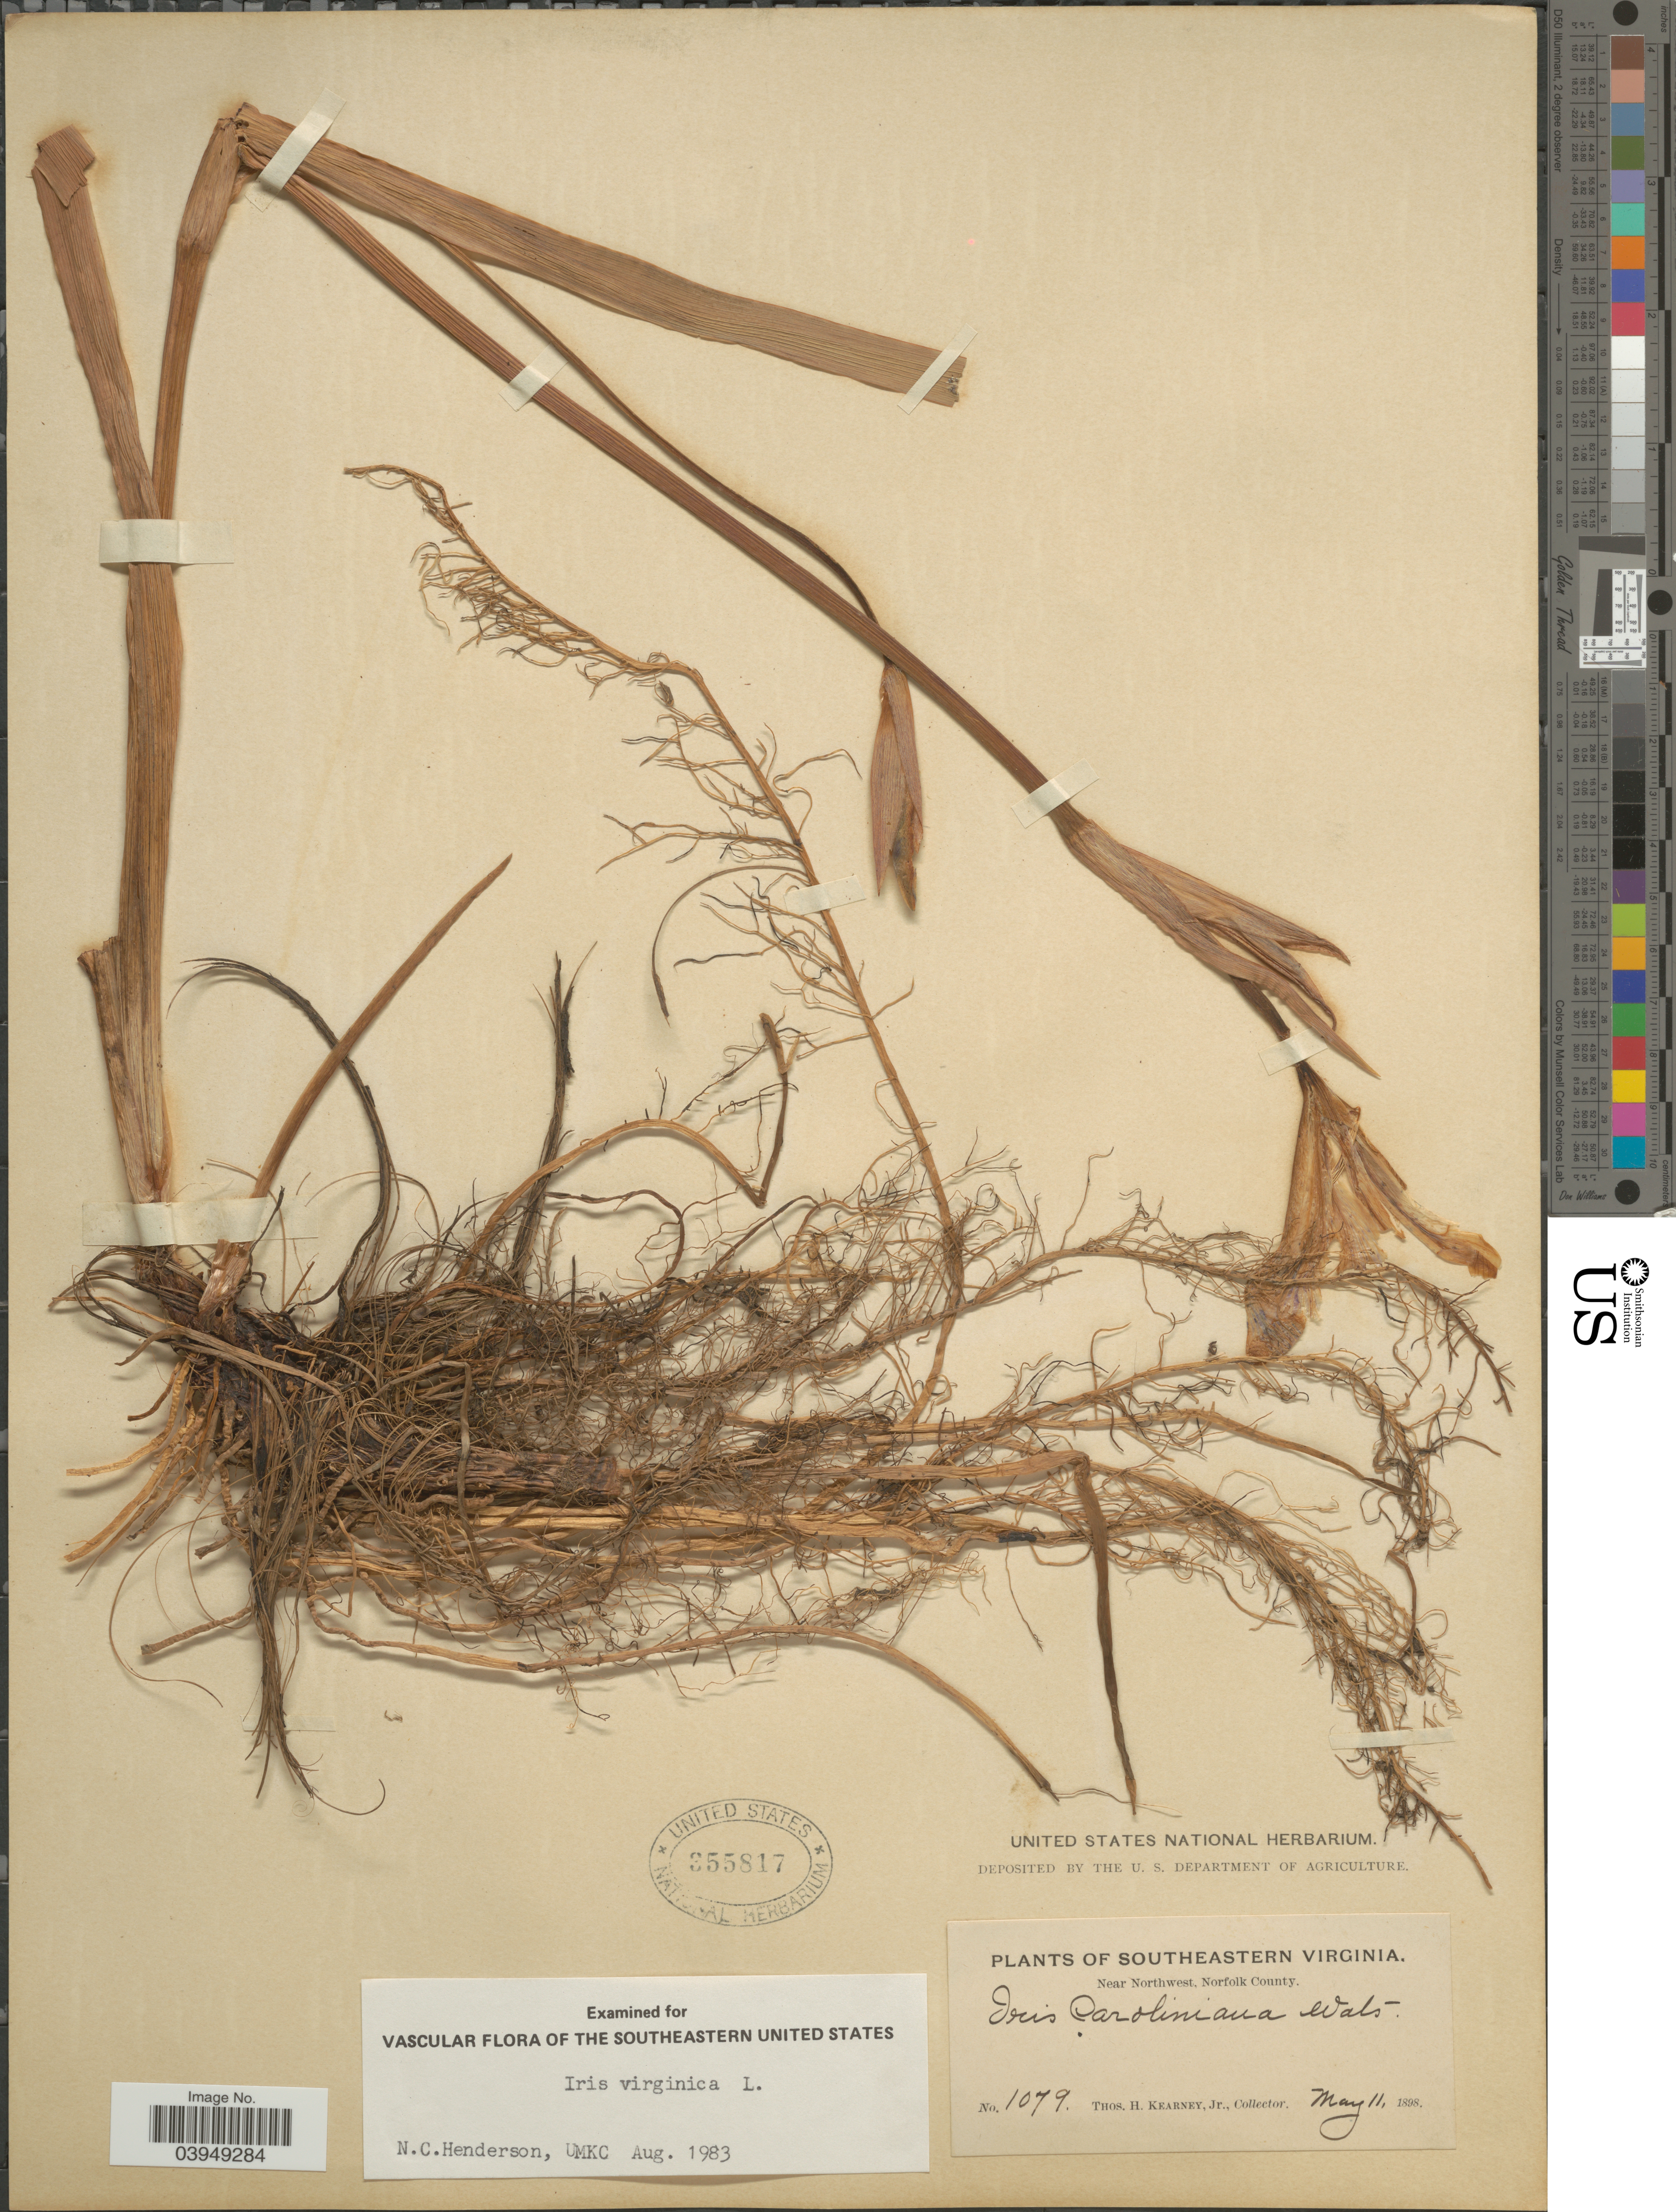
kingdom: Plantae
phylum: Tracheophyta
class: Liliopsida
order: Asparagales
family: Iridaceae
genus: Iris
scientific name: Iris virginica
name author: L.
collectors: T. H. Kearney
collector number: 1079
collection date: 1898-05-11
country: United States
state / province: Virginia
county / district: City of Chesapeake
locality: Southeastern Virginia. Near Northwest, Norfolk County.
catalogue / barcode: US 355817